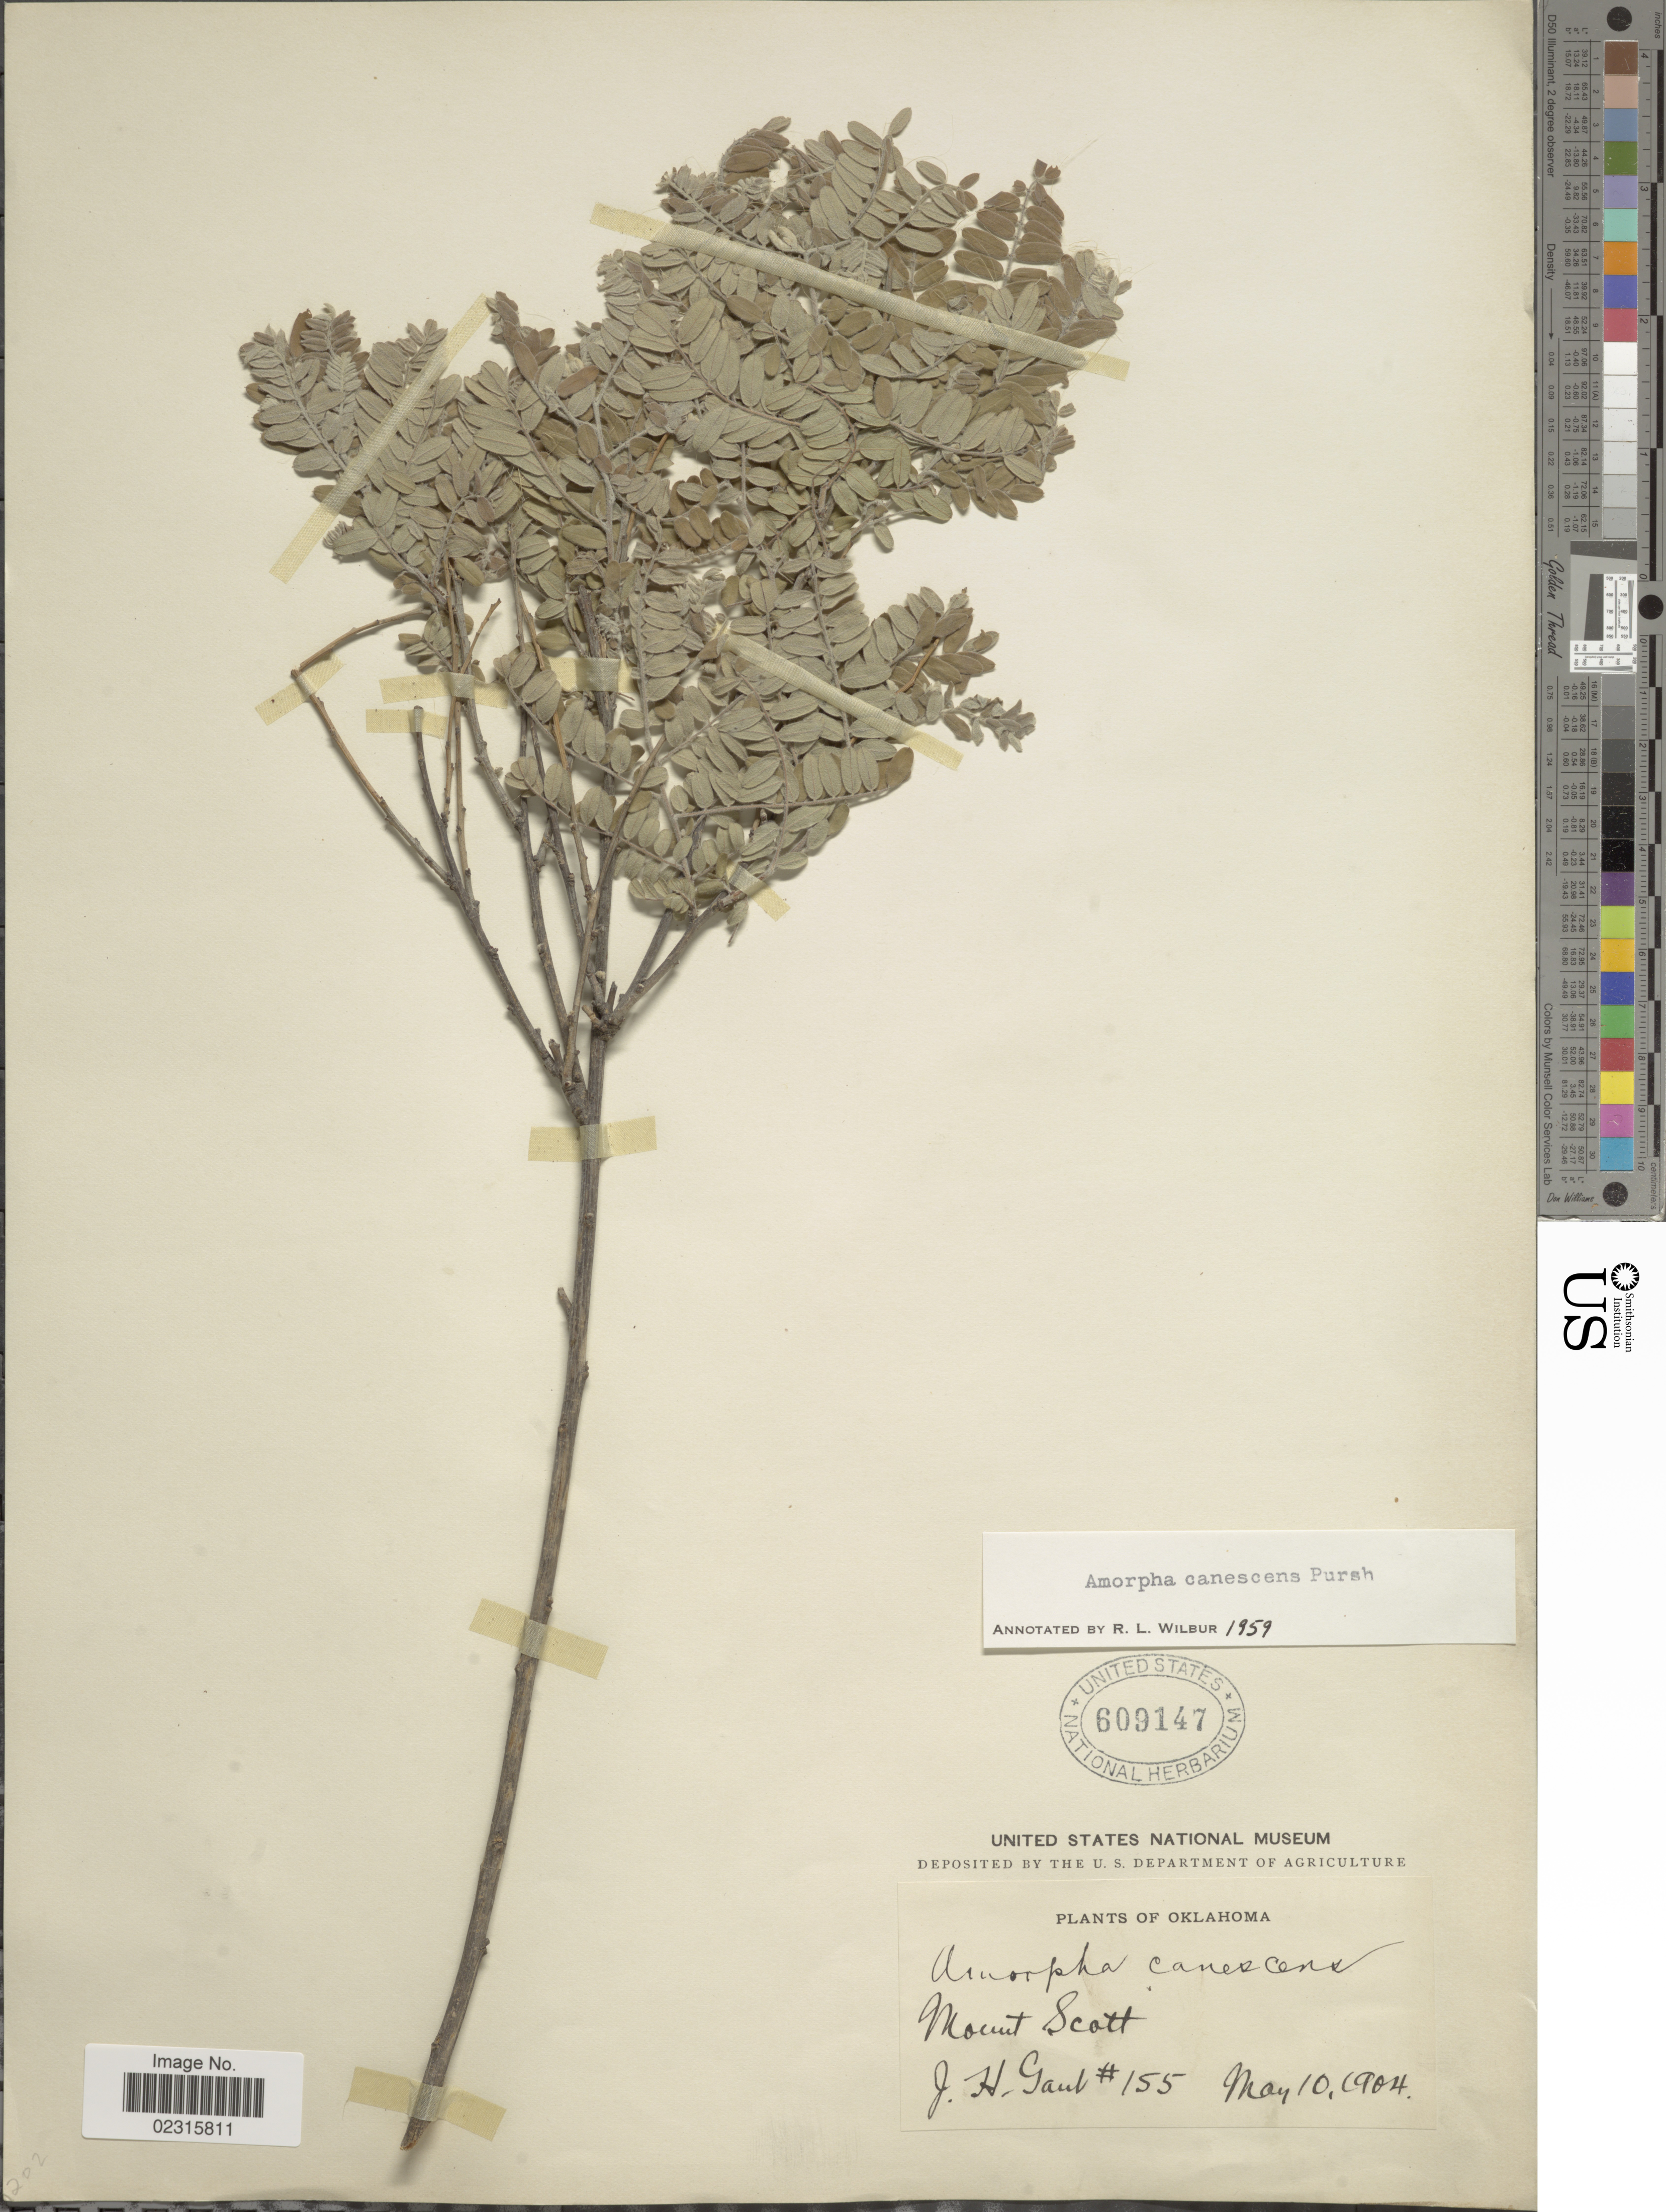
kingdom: Plantae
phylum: Tracheophyta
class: Magnoliopsida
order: Fabales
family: Fabaceae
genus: Amorpha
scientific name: Amorpha canescens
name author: Pursh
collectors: J. Gaut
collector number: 155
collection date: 1904-05-10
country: United States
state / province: Oklahoma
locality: Mount Scott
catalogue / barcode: US 609147